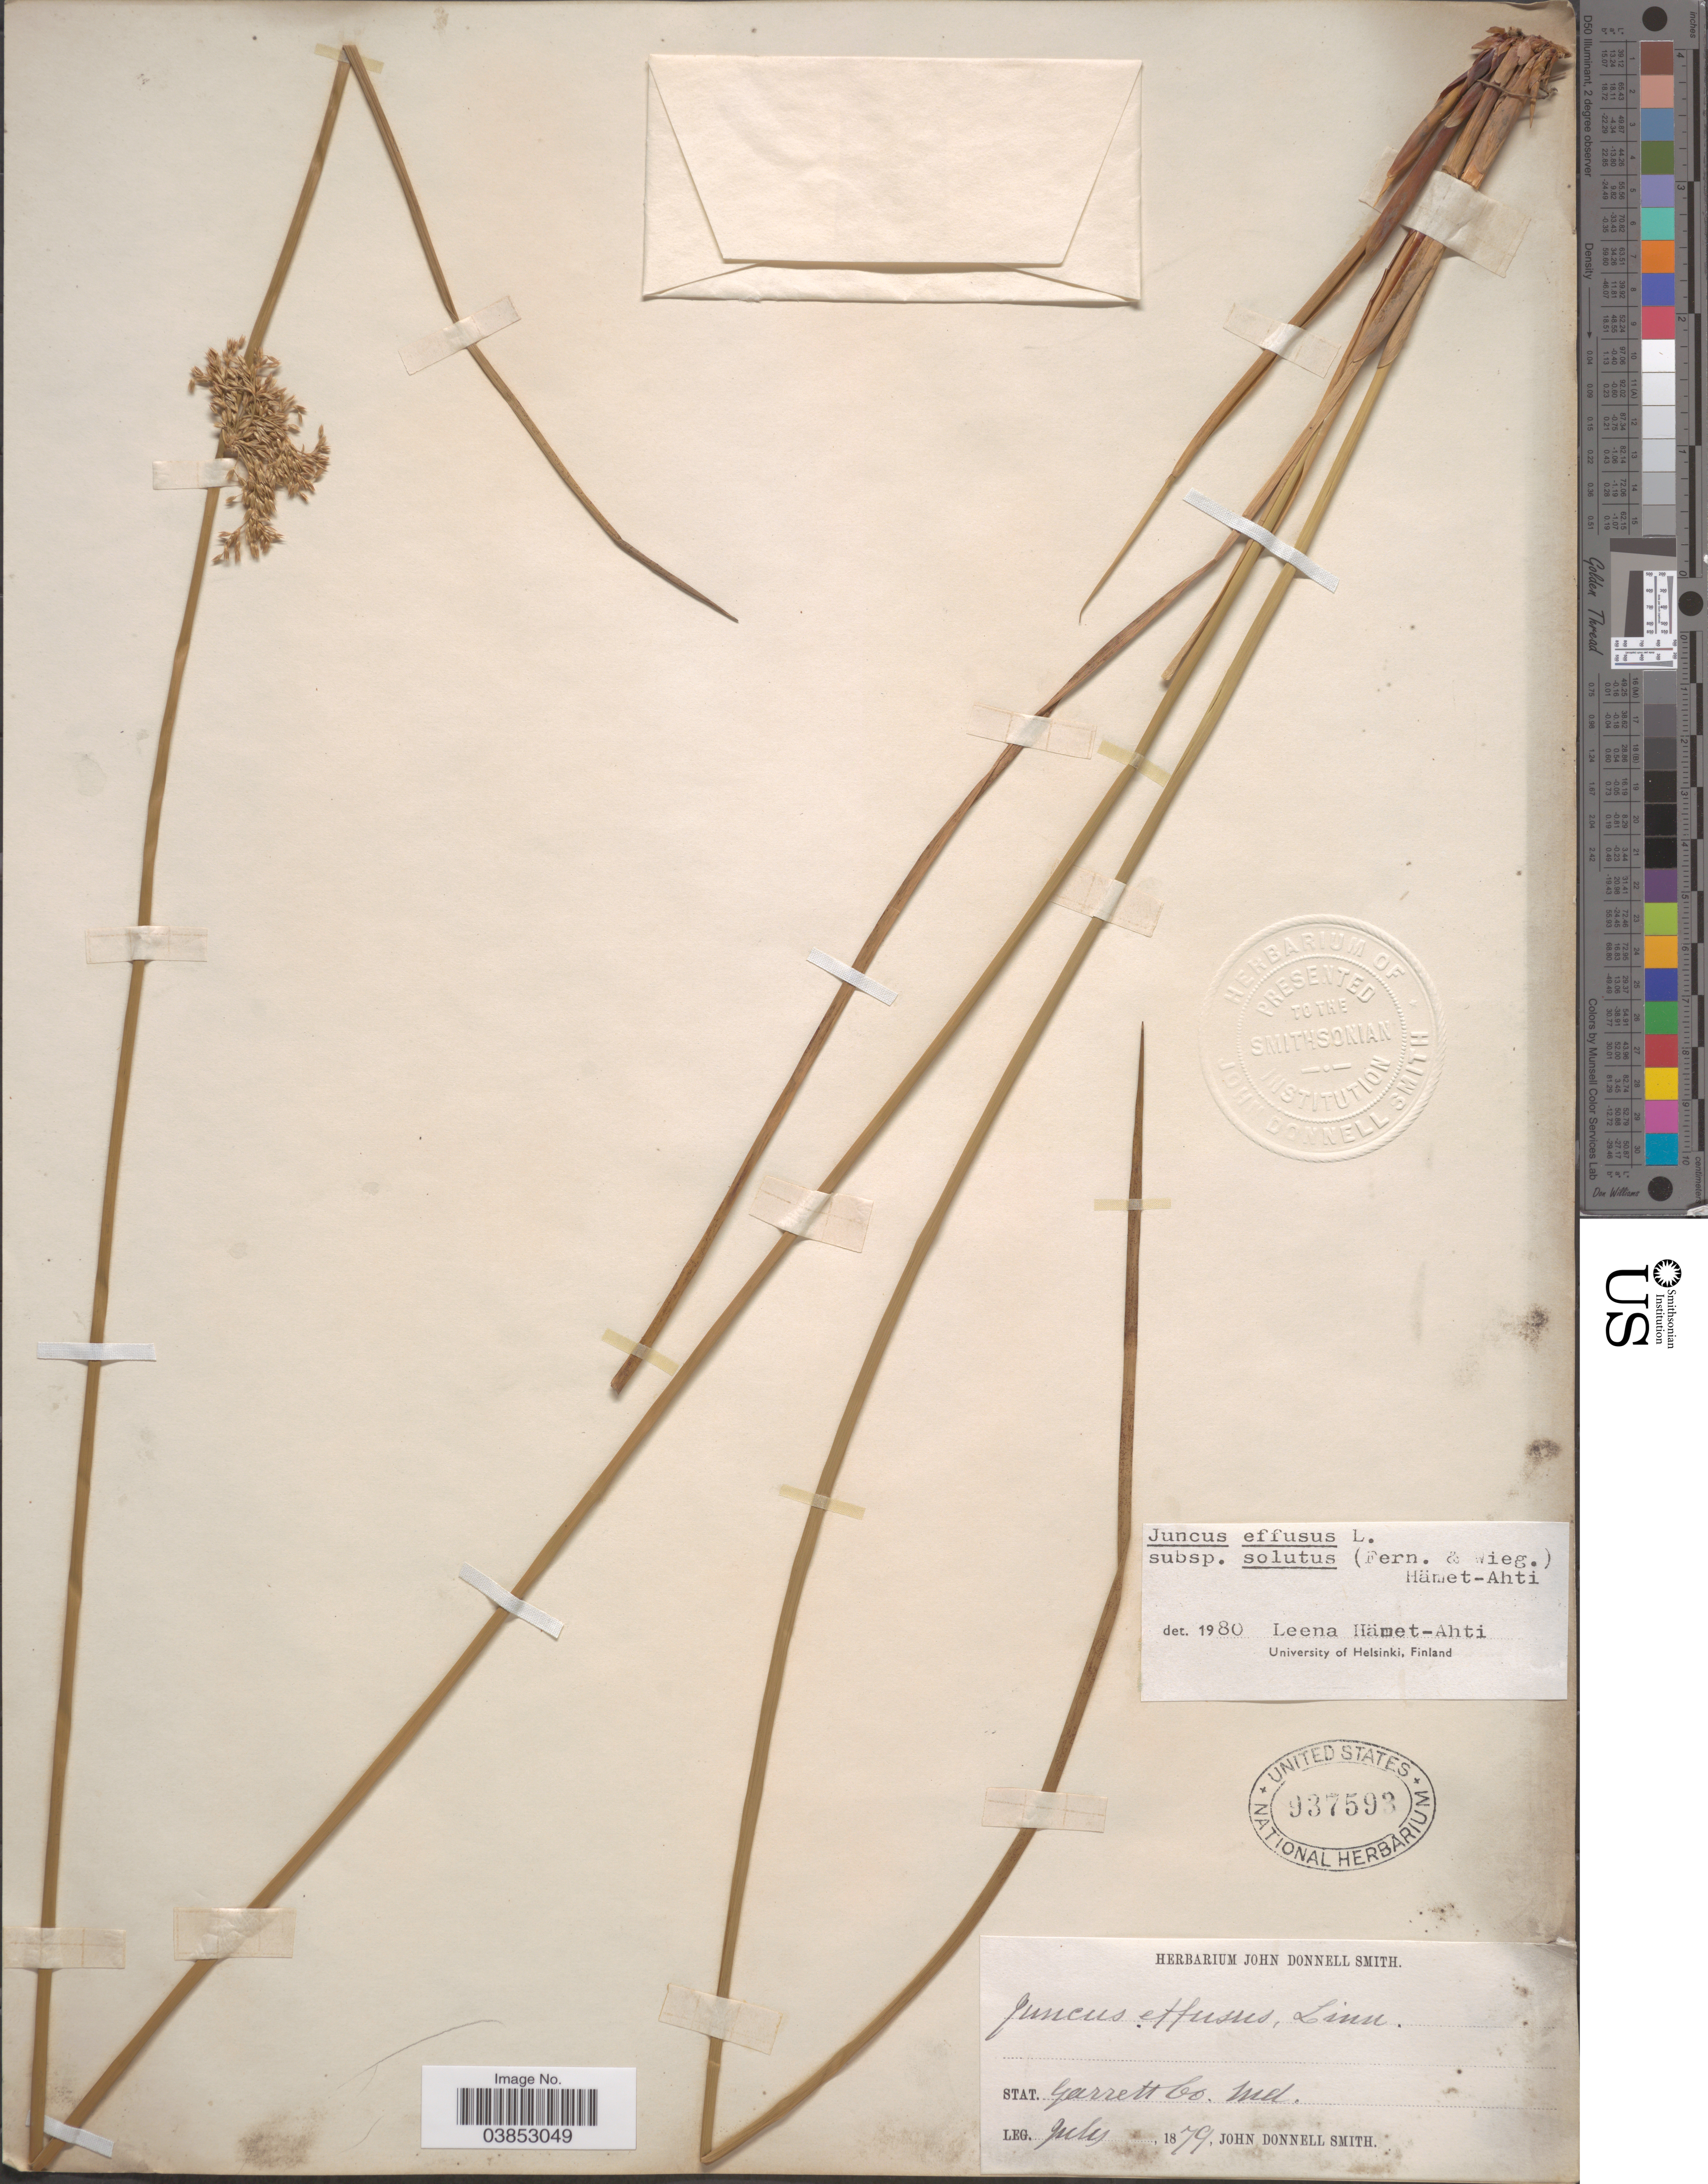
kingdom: Plantae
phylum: Tracheophyta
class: Liliopsida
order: Poales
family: Juncaceae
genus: Juncus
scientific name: Juncus effusus var. solutus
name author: Fernald & Wiegand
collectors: J. Donnell Smith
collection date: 1879-07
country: United States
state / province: Maryland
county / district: Garrett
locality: Stat. Garrett Co.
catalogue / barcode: US 937593